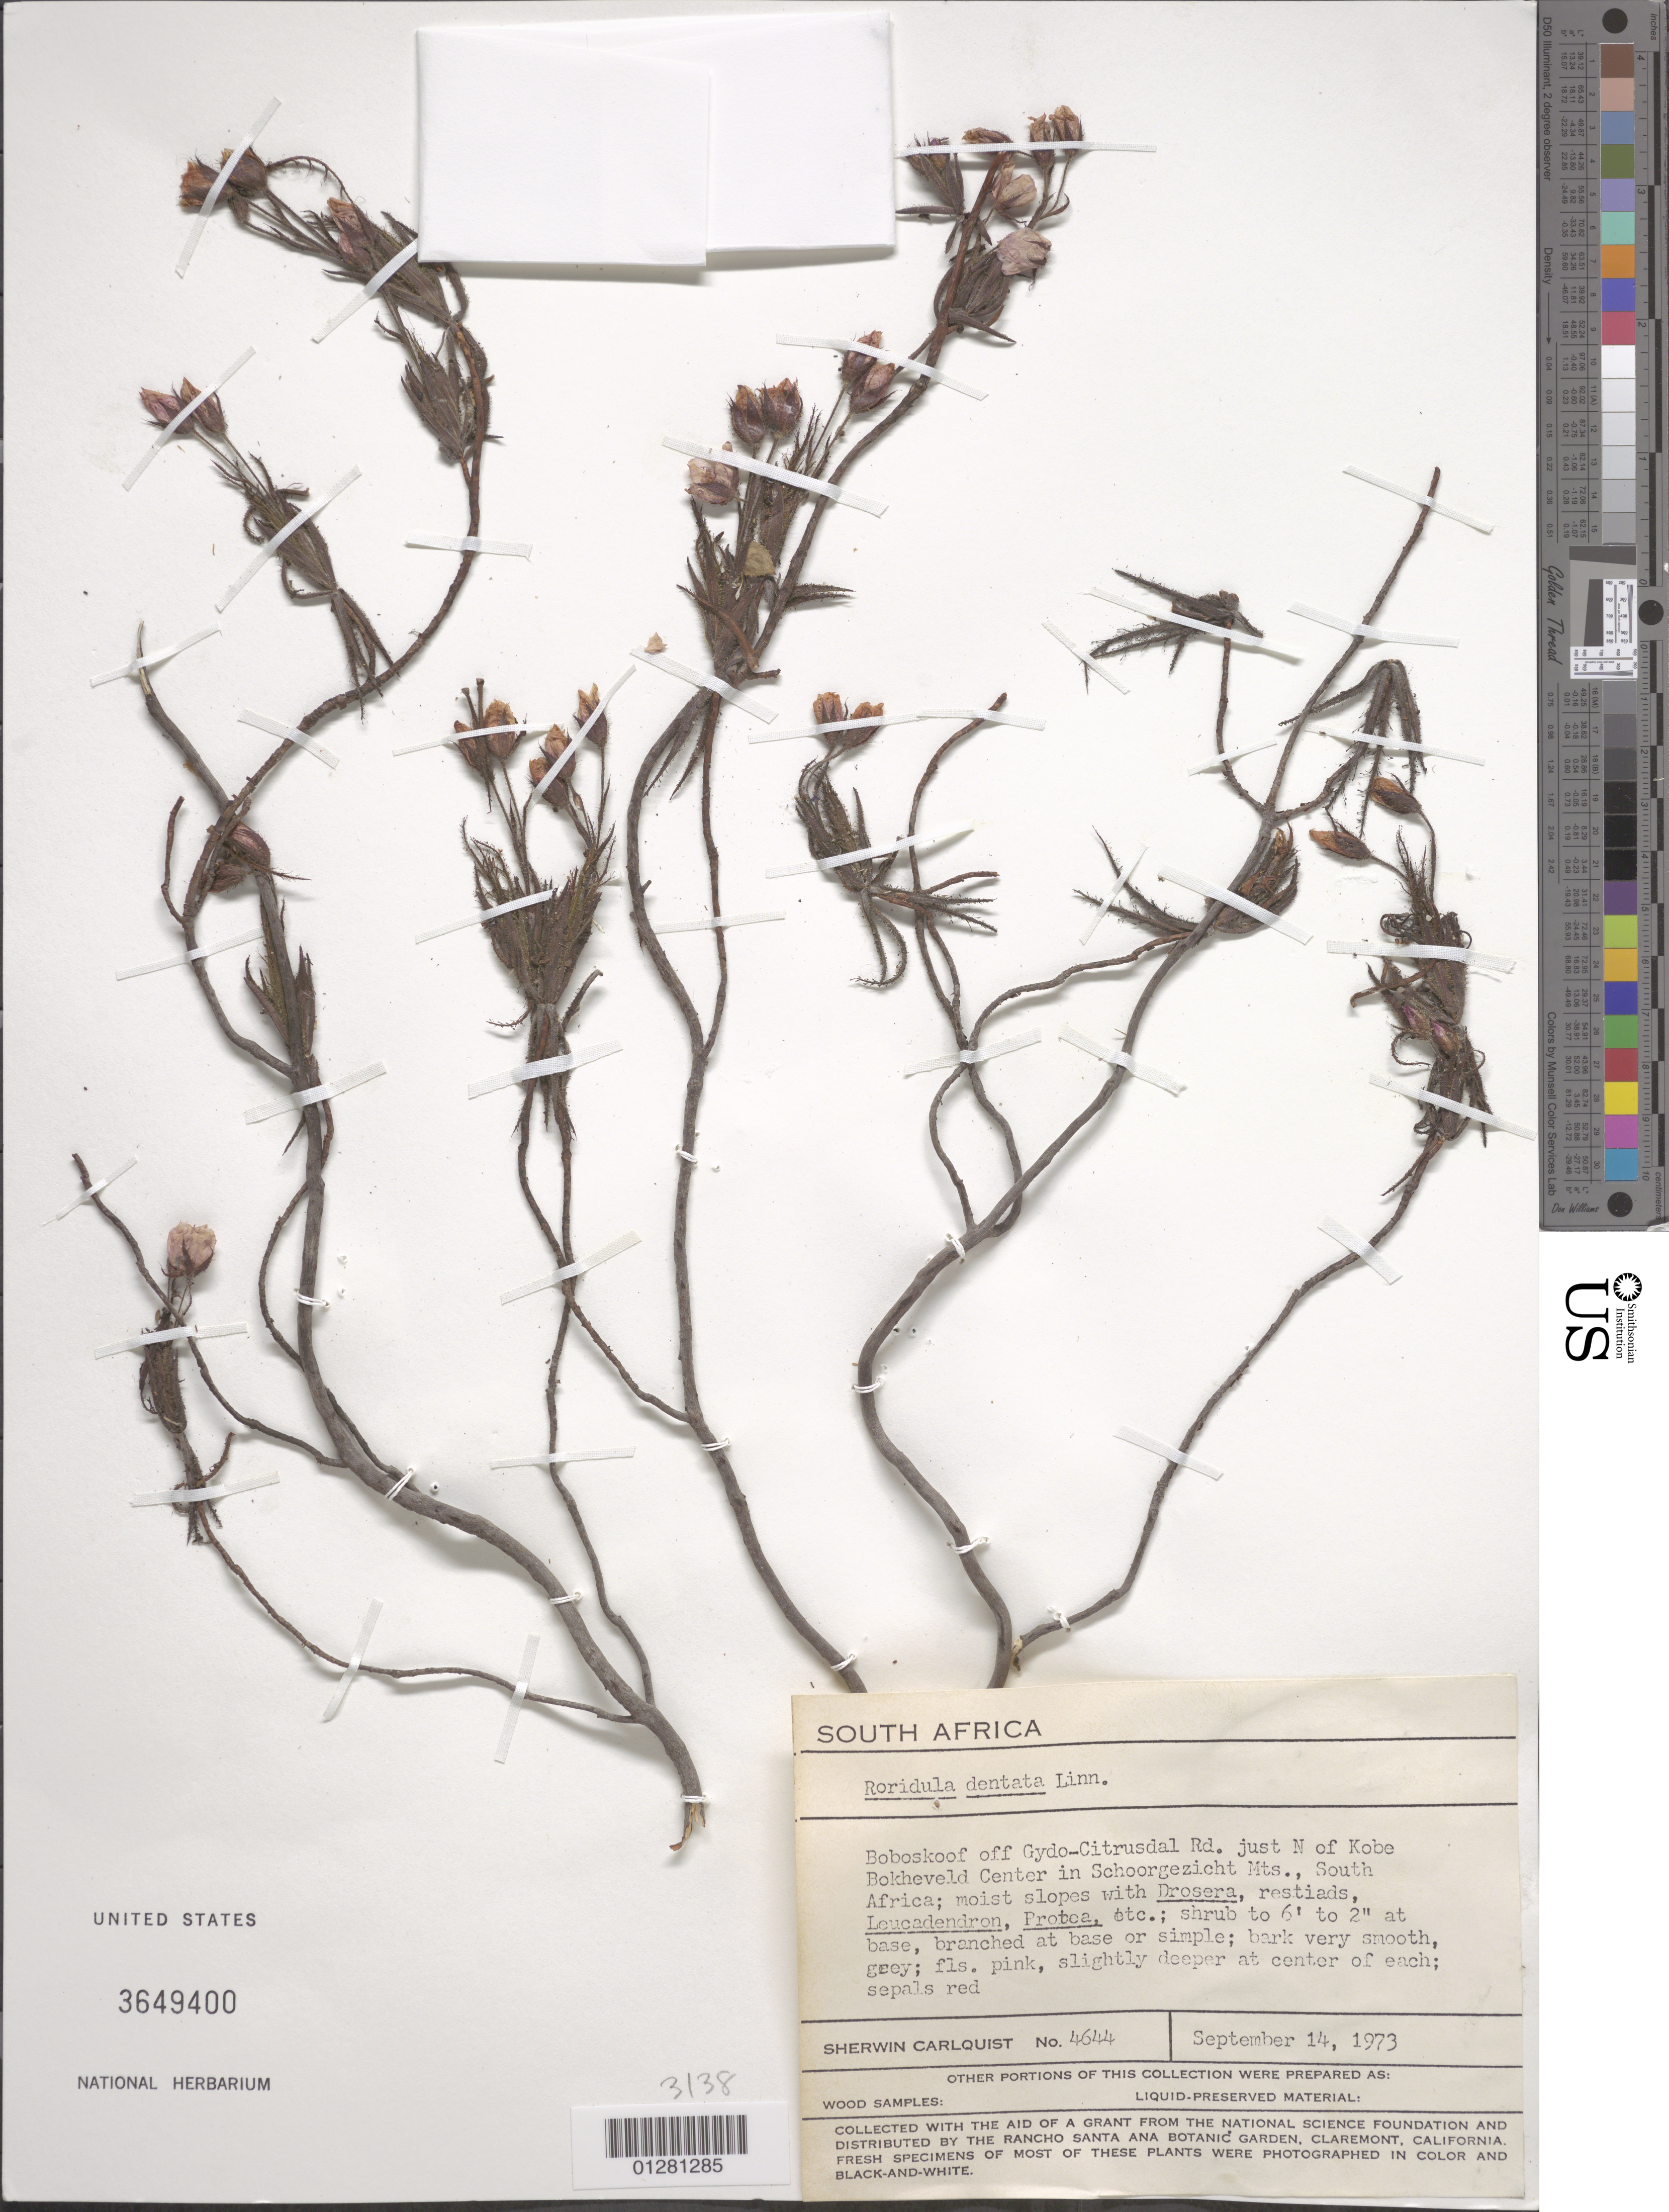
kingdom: Plantae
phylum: Tracheophyta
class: Magnoliopsida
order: Ericales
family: Roridulaceae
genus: Roridula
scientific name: Roridula dentata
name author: L.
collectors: S. Carlquist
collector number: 4644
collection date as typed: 14 Sep 1973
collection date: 1973-09-14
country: South Africa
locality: Boboskoof off Gydo-Citrusdal Rd, just N of Kobe Bokheveld Center in Schoorgezicht Mts.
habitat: Shrub.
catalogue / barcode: US 3649400